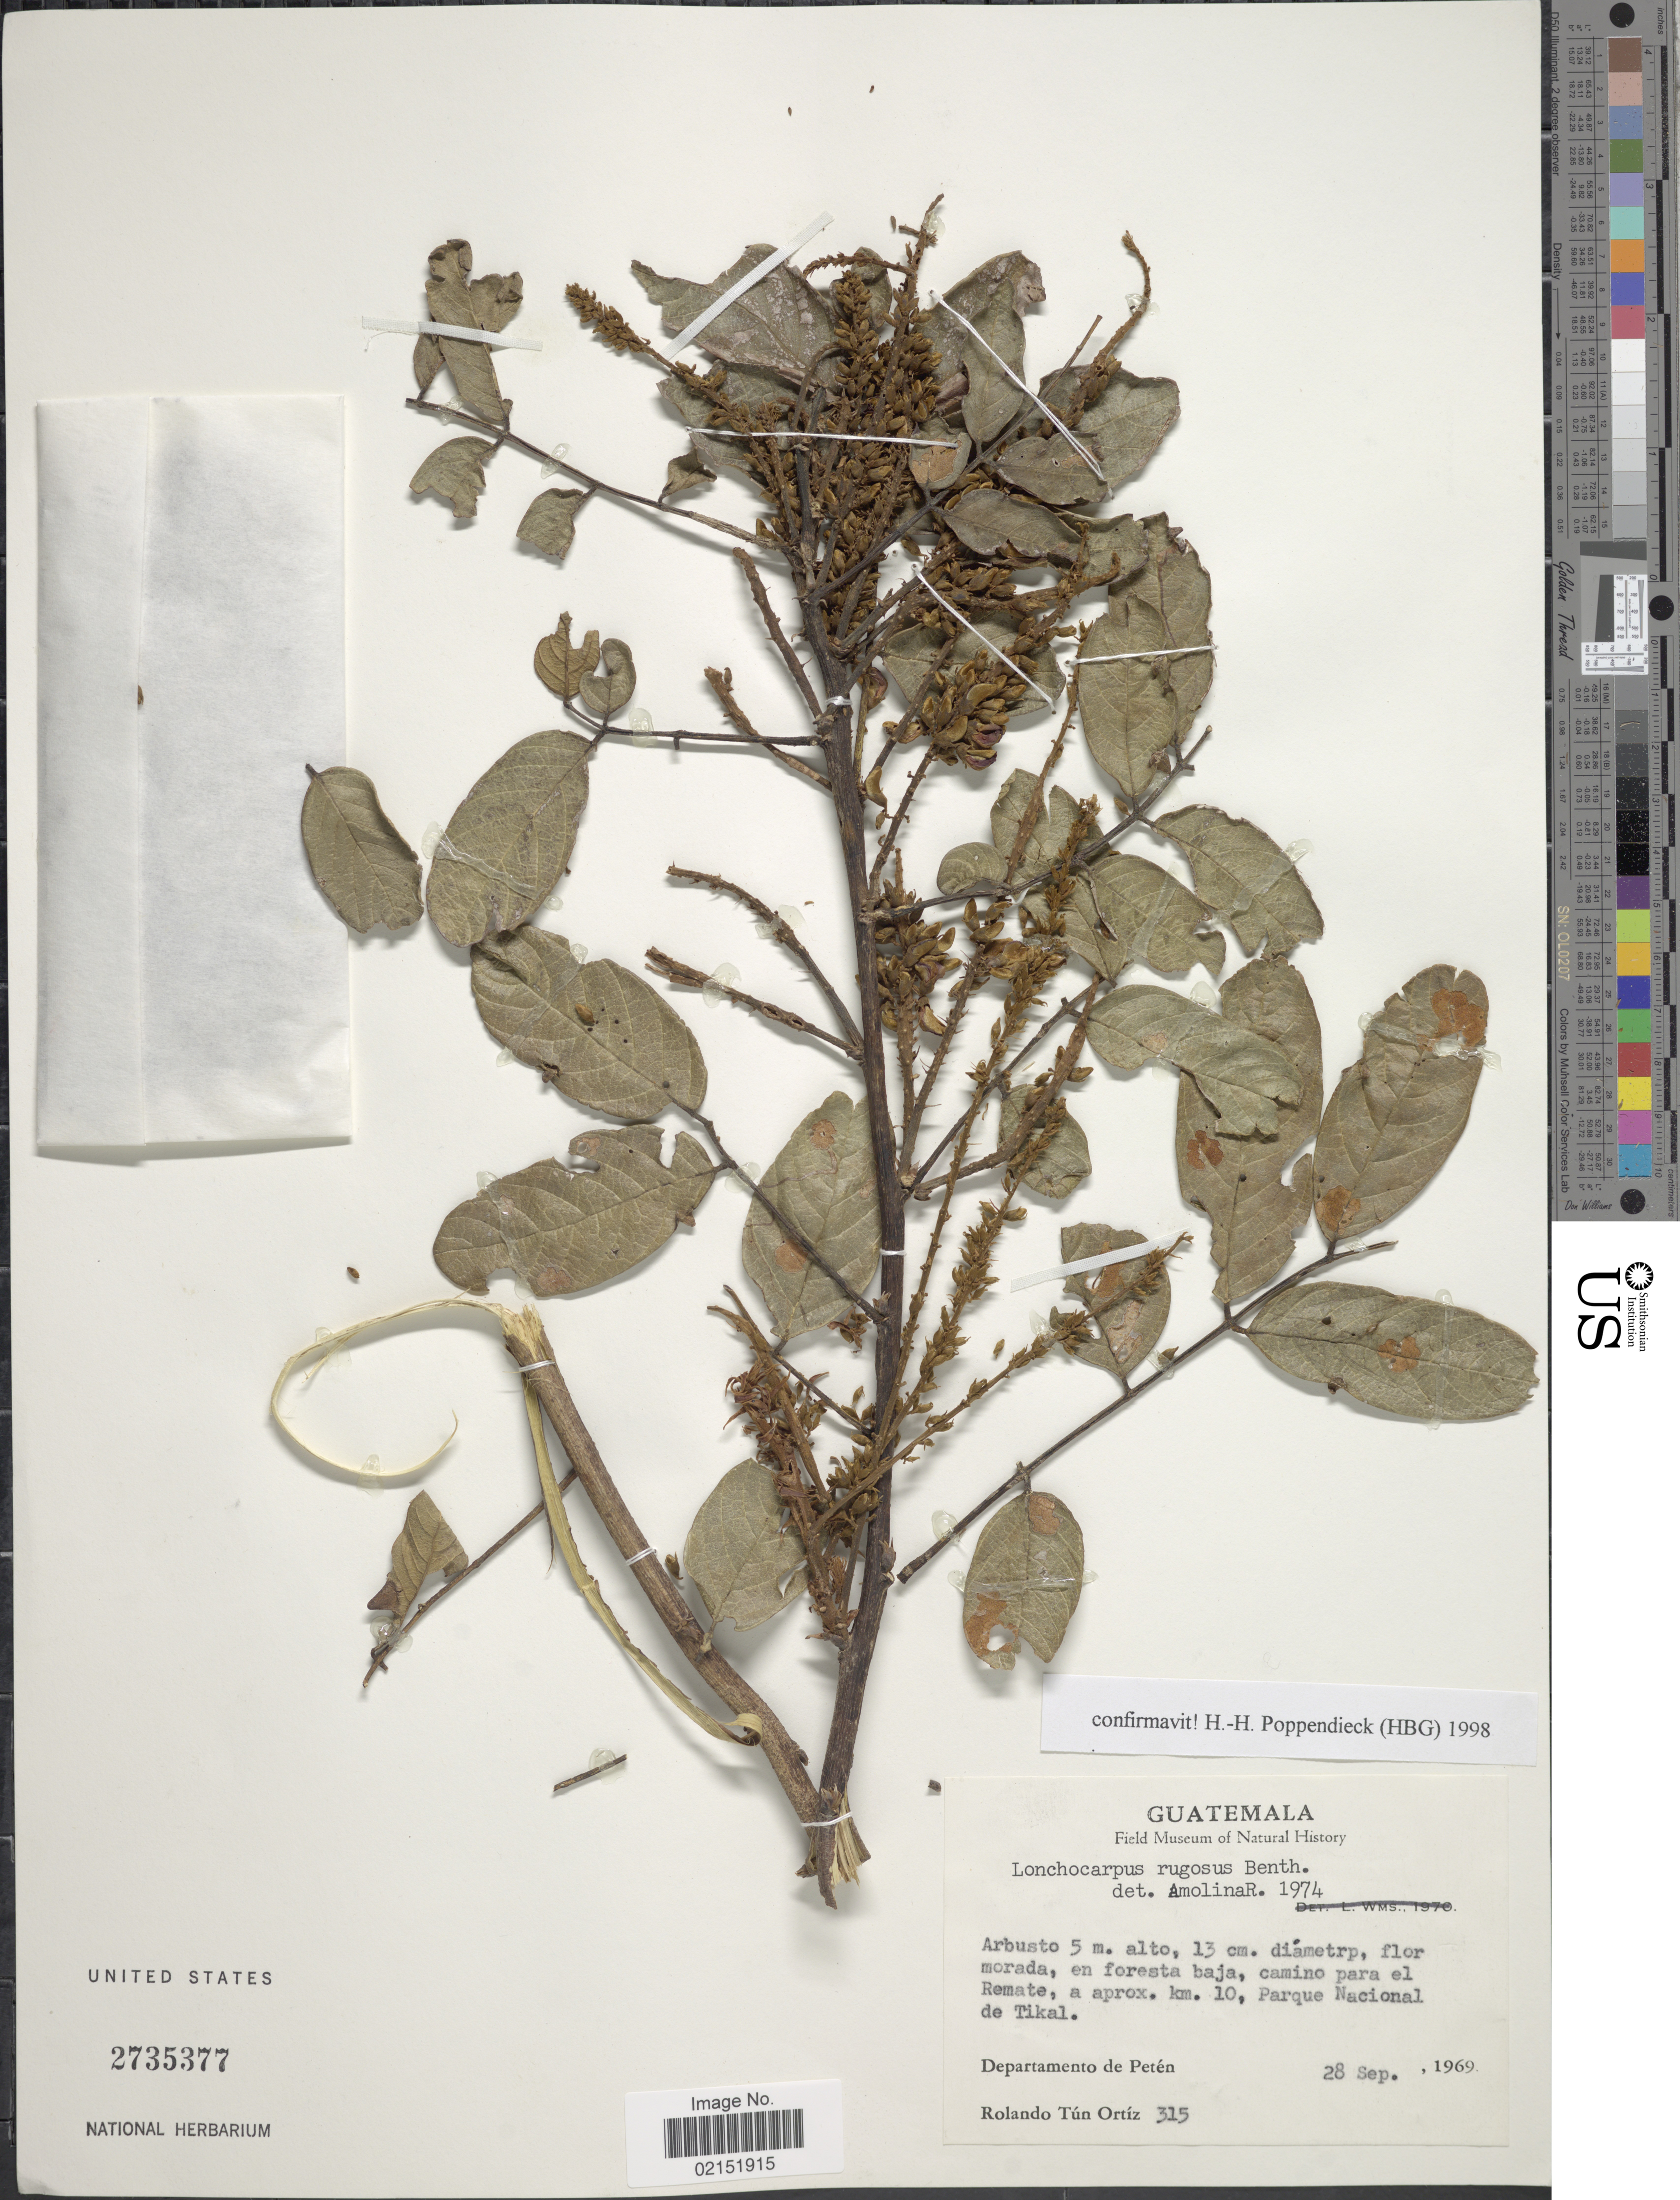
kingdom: Plantae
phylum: Tracheophyta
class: Magnoliopsida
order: Fabales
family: Fabaceae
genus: Lonchocarpus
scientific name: Lonchocarpus rugosus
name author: Benth.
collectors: R. Tún Ortíz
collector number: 315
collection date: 1969-09-28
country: Guatemala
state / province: El Petén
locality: Camino para el Remate, a aprox. km. 10, Parque Nacional de Tikal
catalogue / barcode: US 2735377